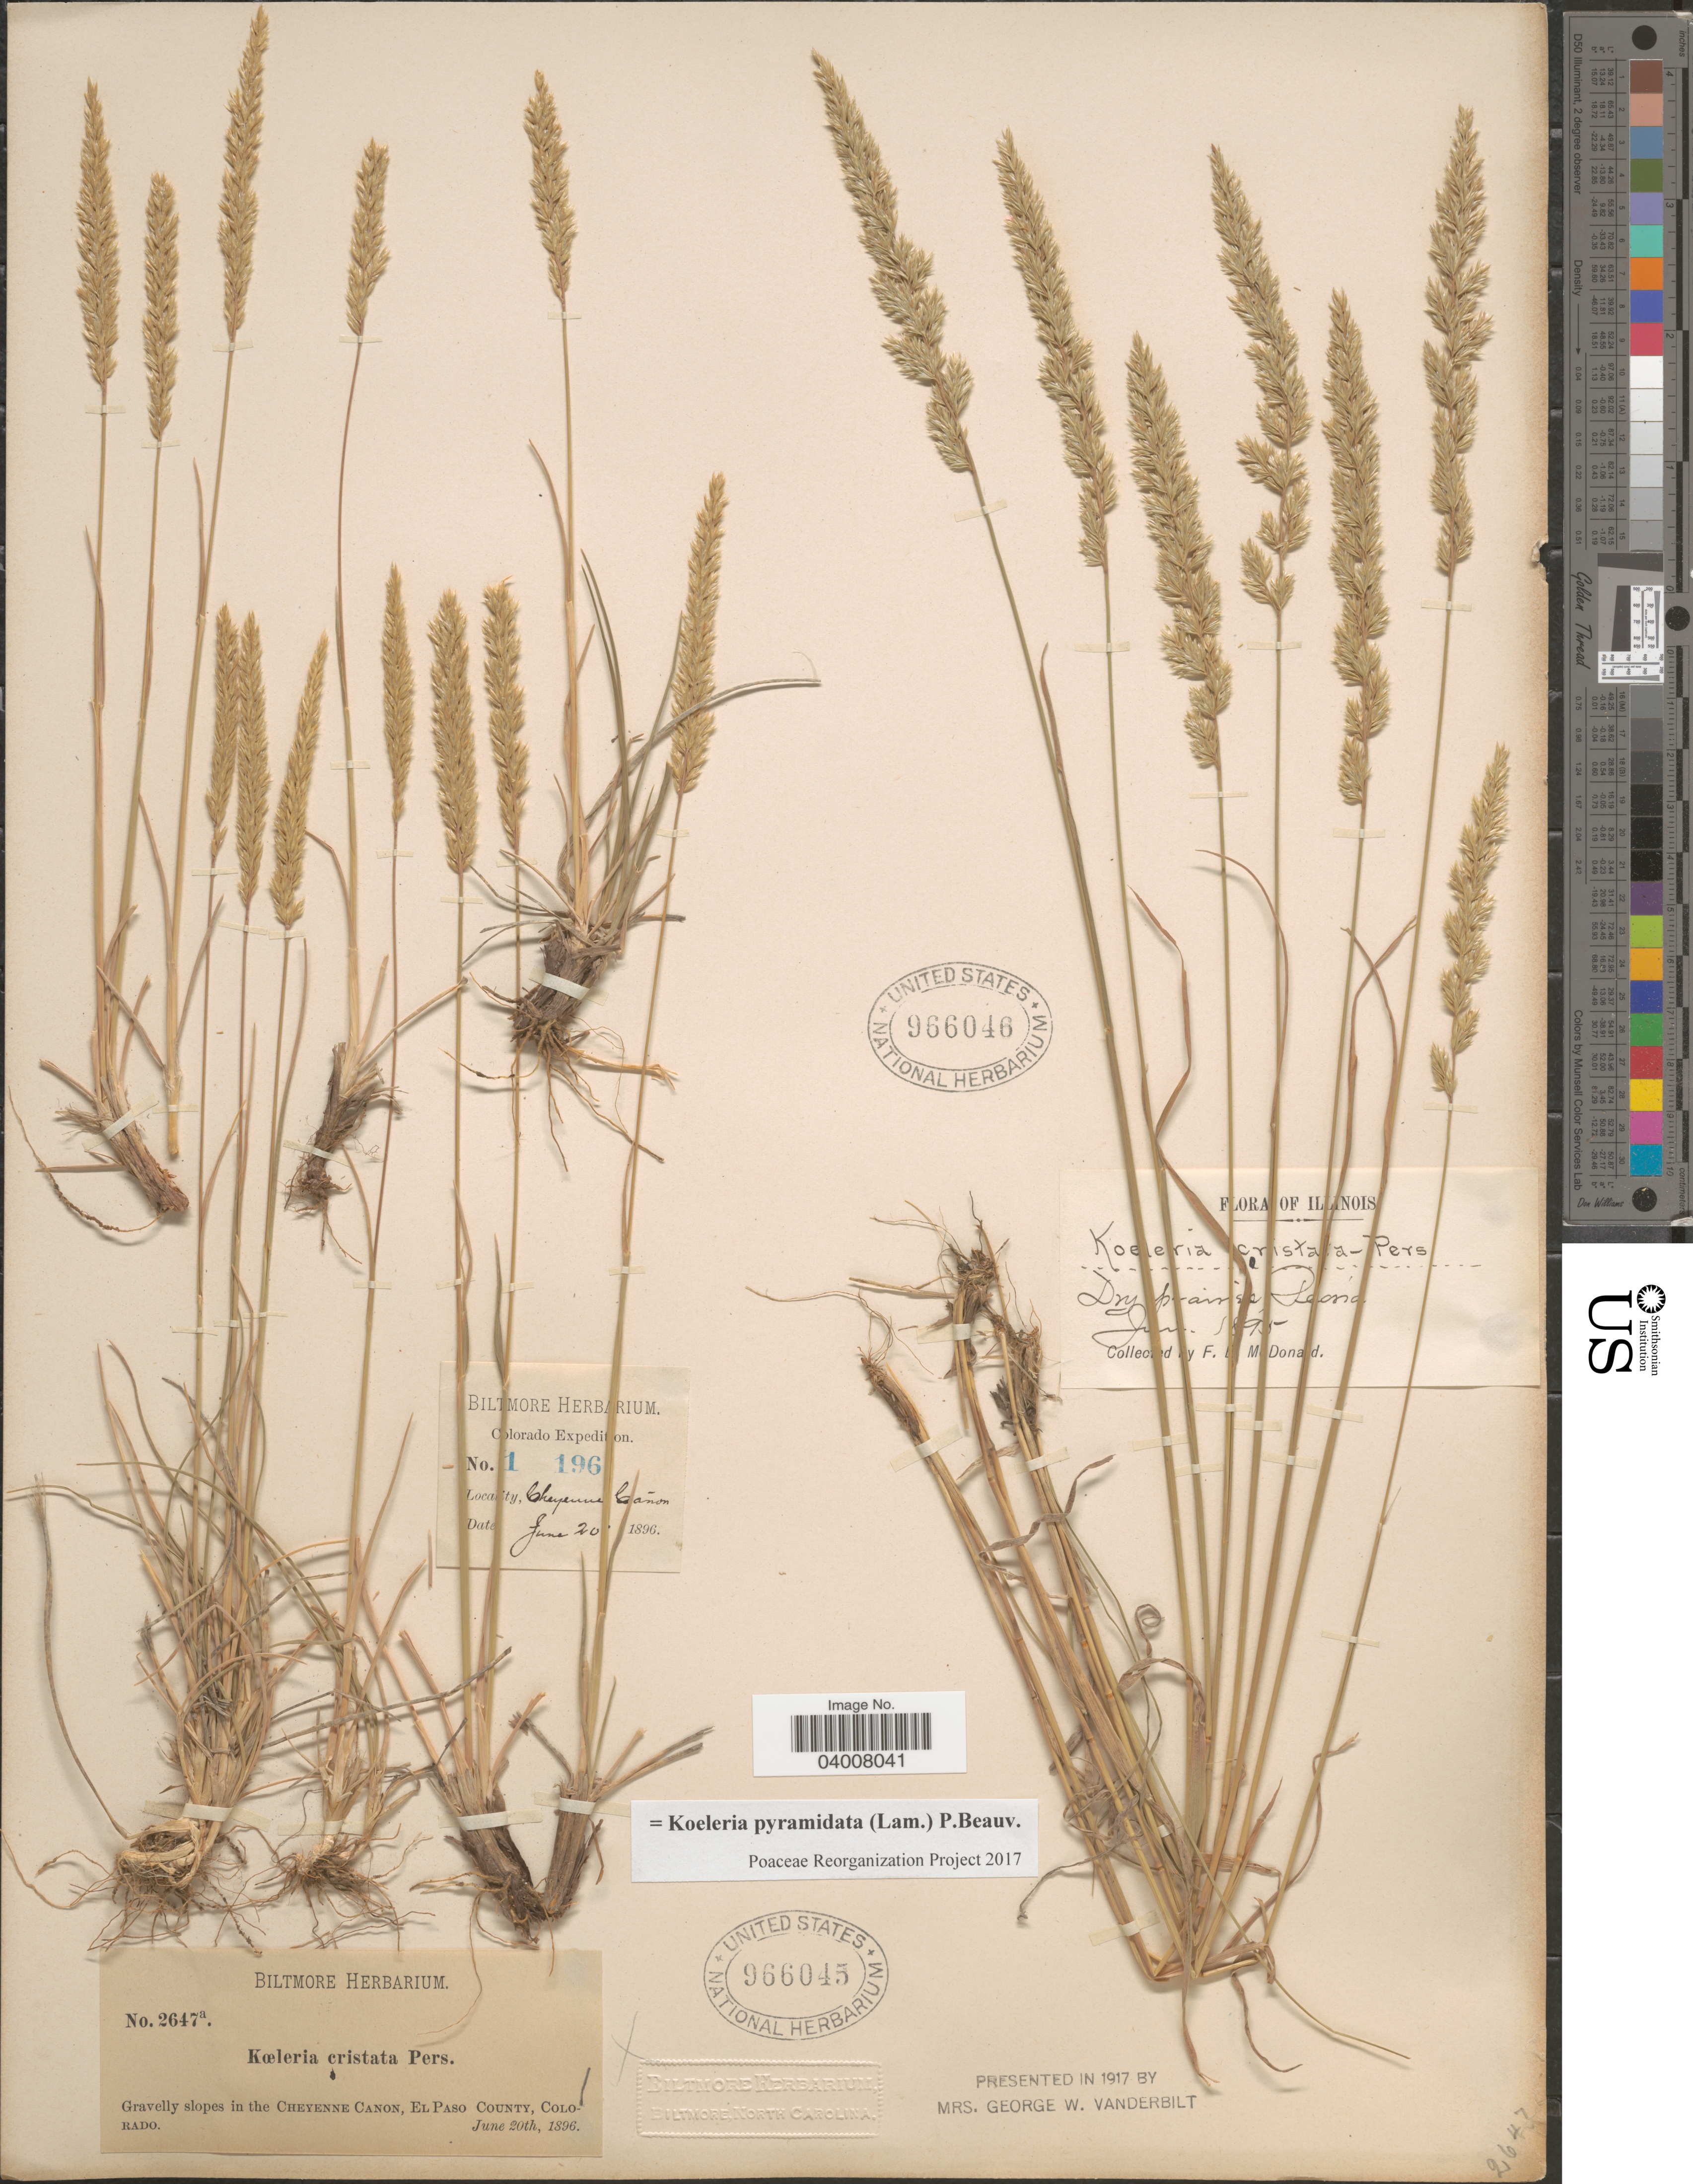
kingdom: Plantae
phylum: Tracheophyta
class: Liliopsida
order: Poales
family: Poaceae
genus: Koeleria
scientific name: Koeleria pyramidata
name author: (Lam.) P. Beauv.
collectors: ex herb. Biltmore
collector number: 2647a/1196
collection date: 1896-06-20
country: United States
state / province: Colorado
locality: Cheyenne Cañon. Gravelly slopes in the Cheyenne Canon, El Paso County.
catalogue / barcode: US 966045